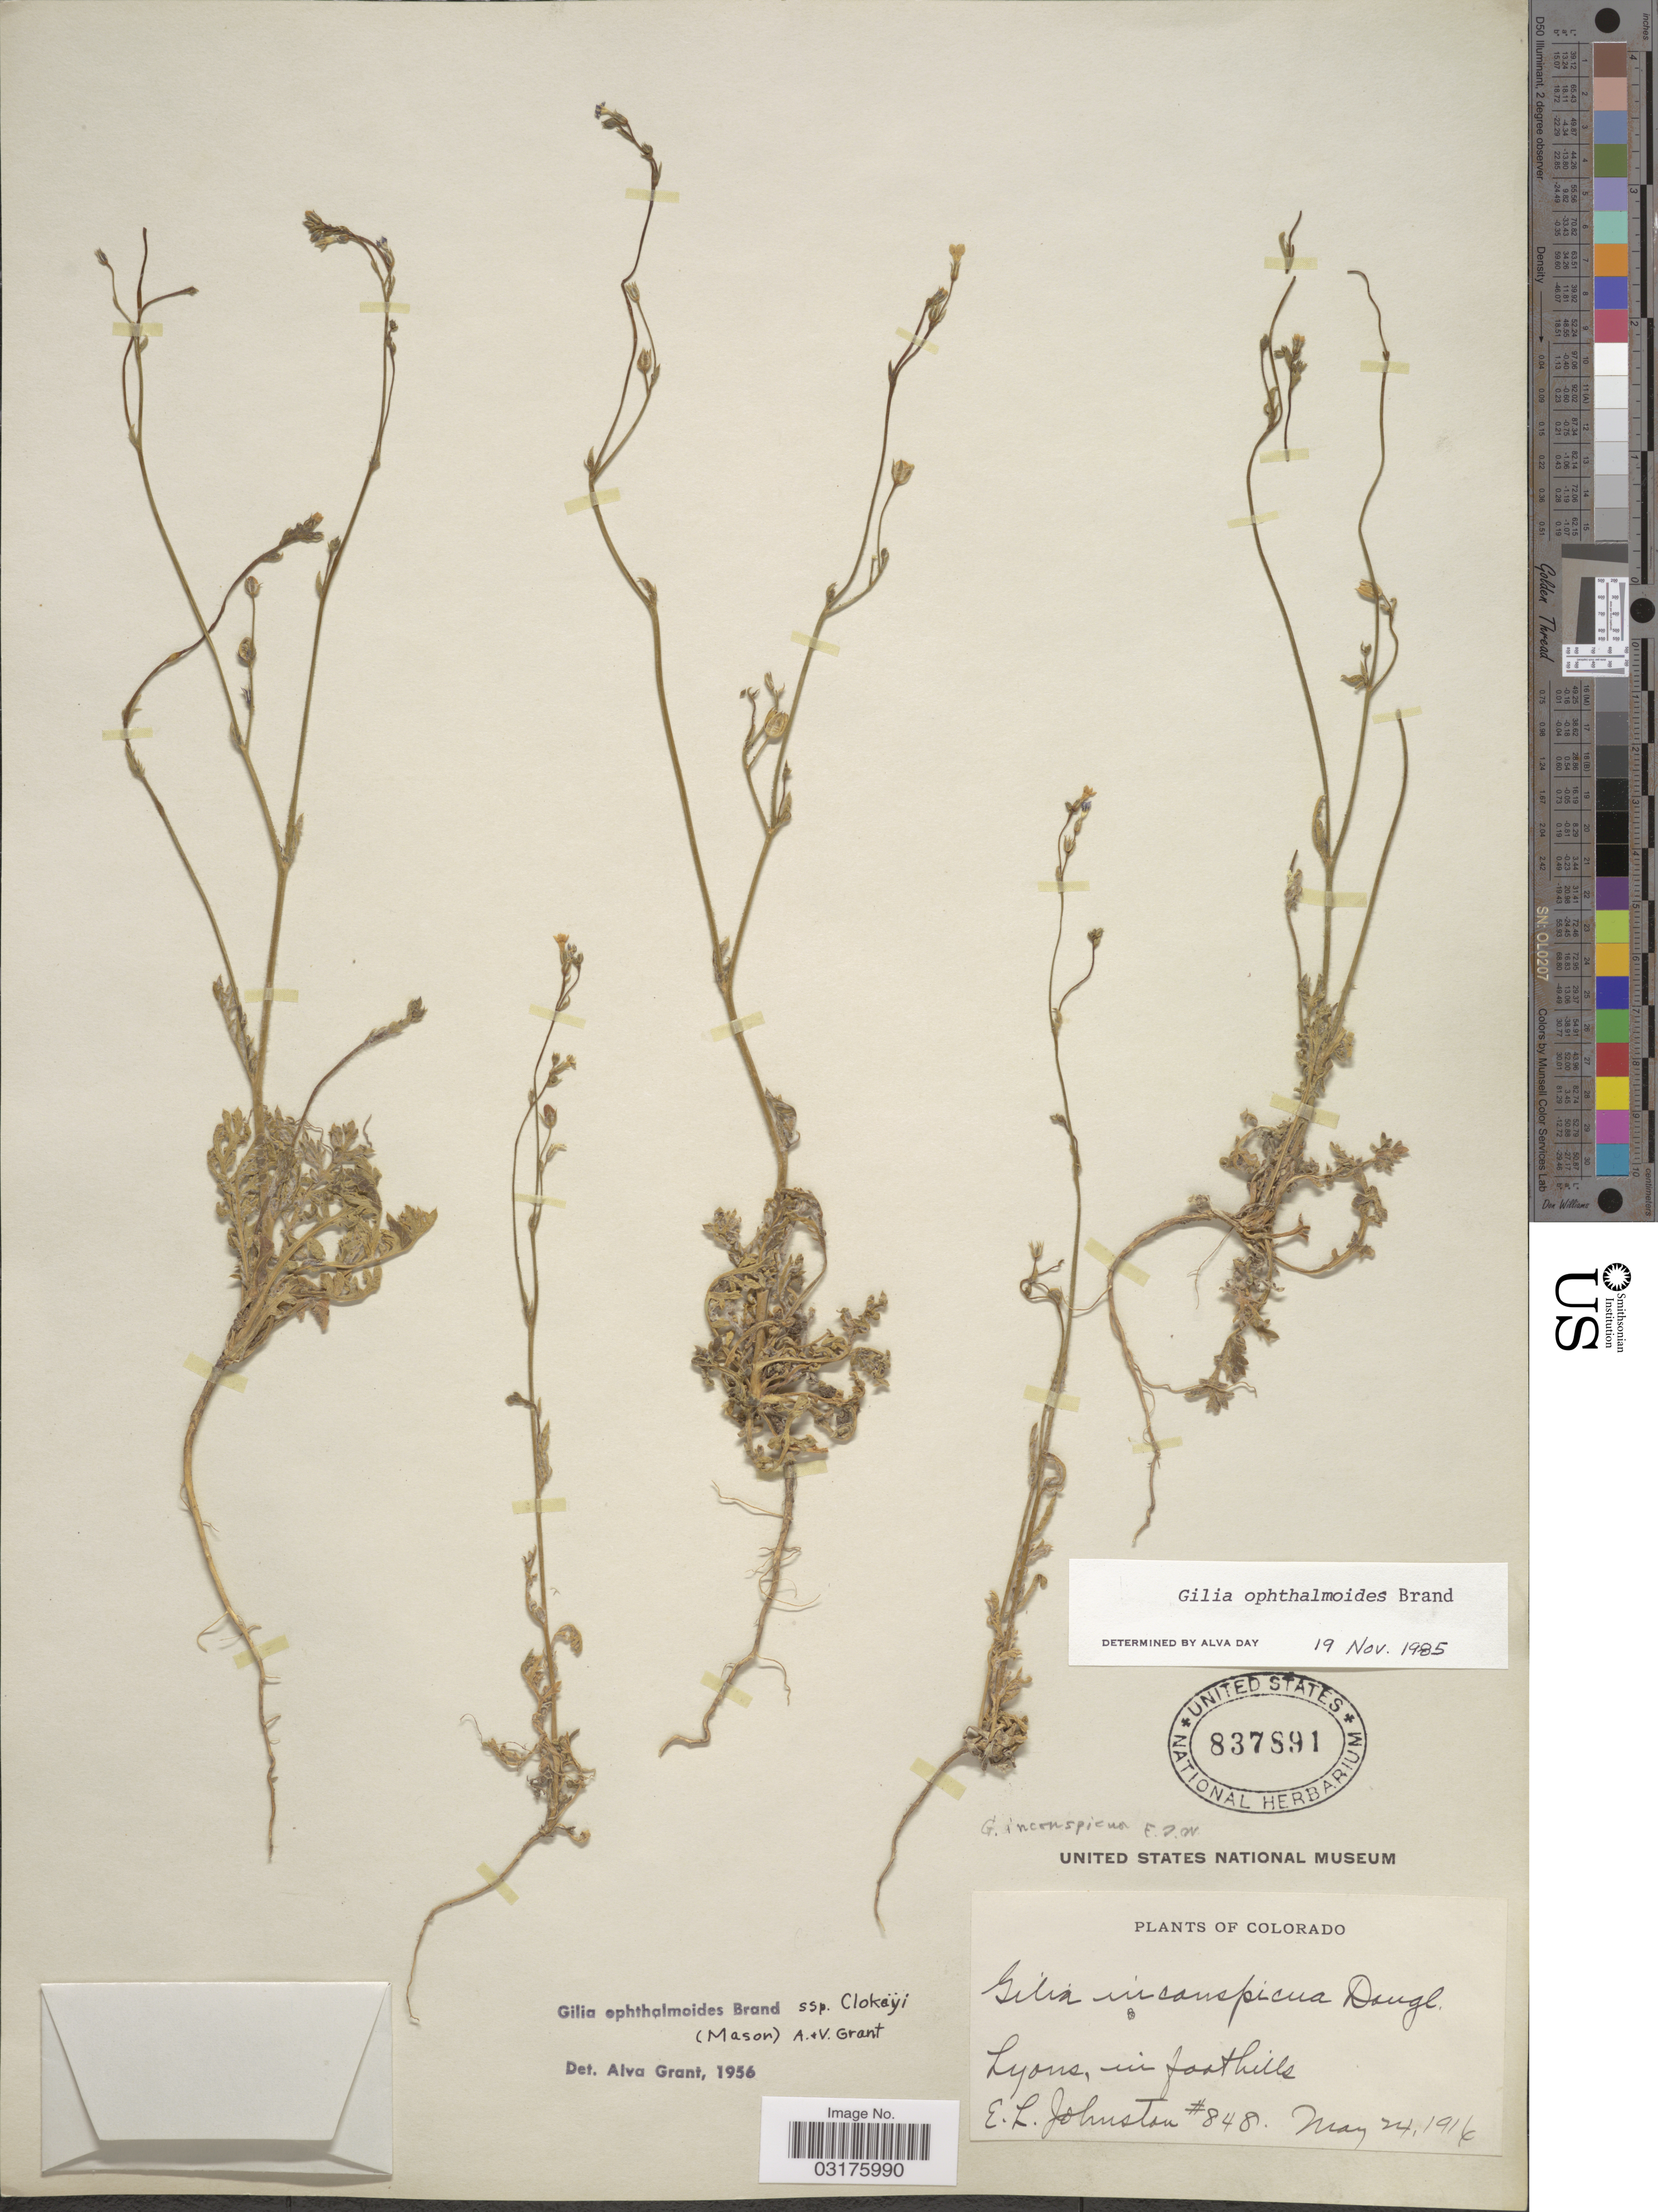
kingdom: Plantae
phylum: Tracheophyta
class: Magnoliopsida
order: Ericales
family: Polemoniaceae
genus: Gilia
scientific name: Gilia ophthalmoides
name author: Brand in Engl.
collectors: E. L. Johnston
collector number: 848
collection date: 1916-05-24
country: United States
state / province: Colorado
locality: Lyons, in foothills.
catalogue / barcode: US 837891